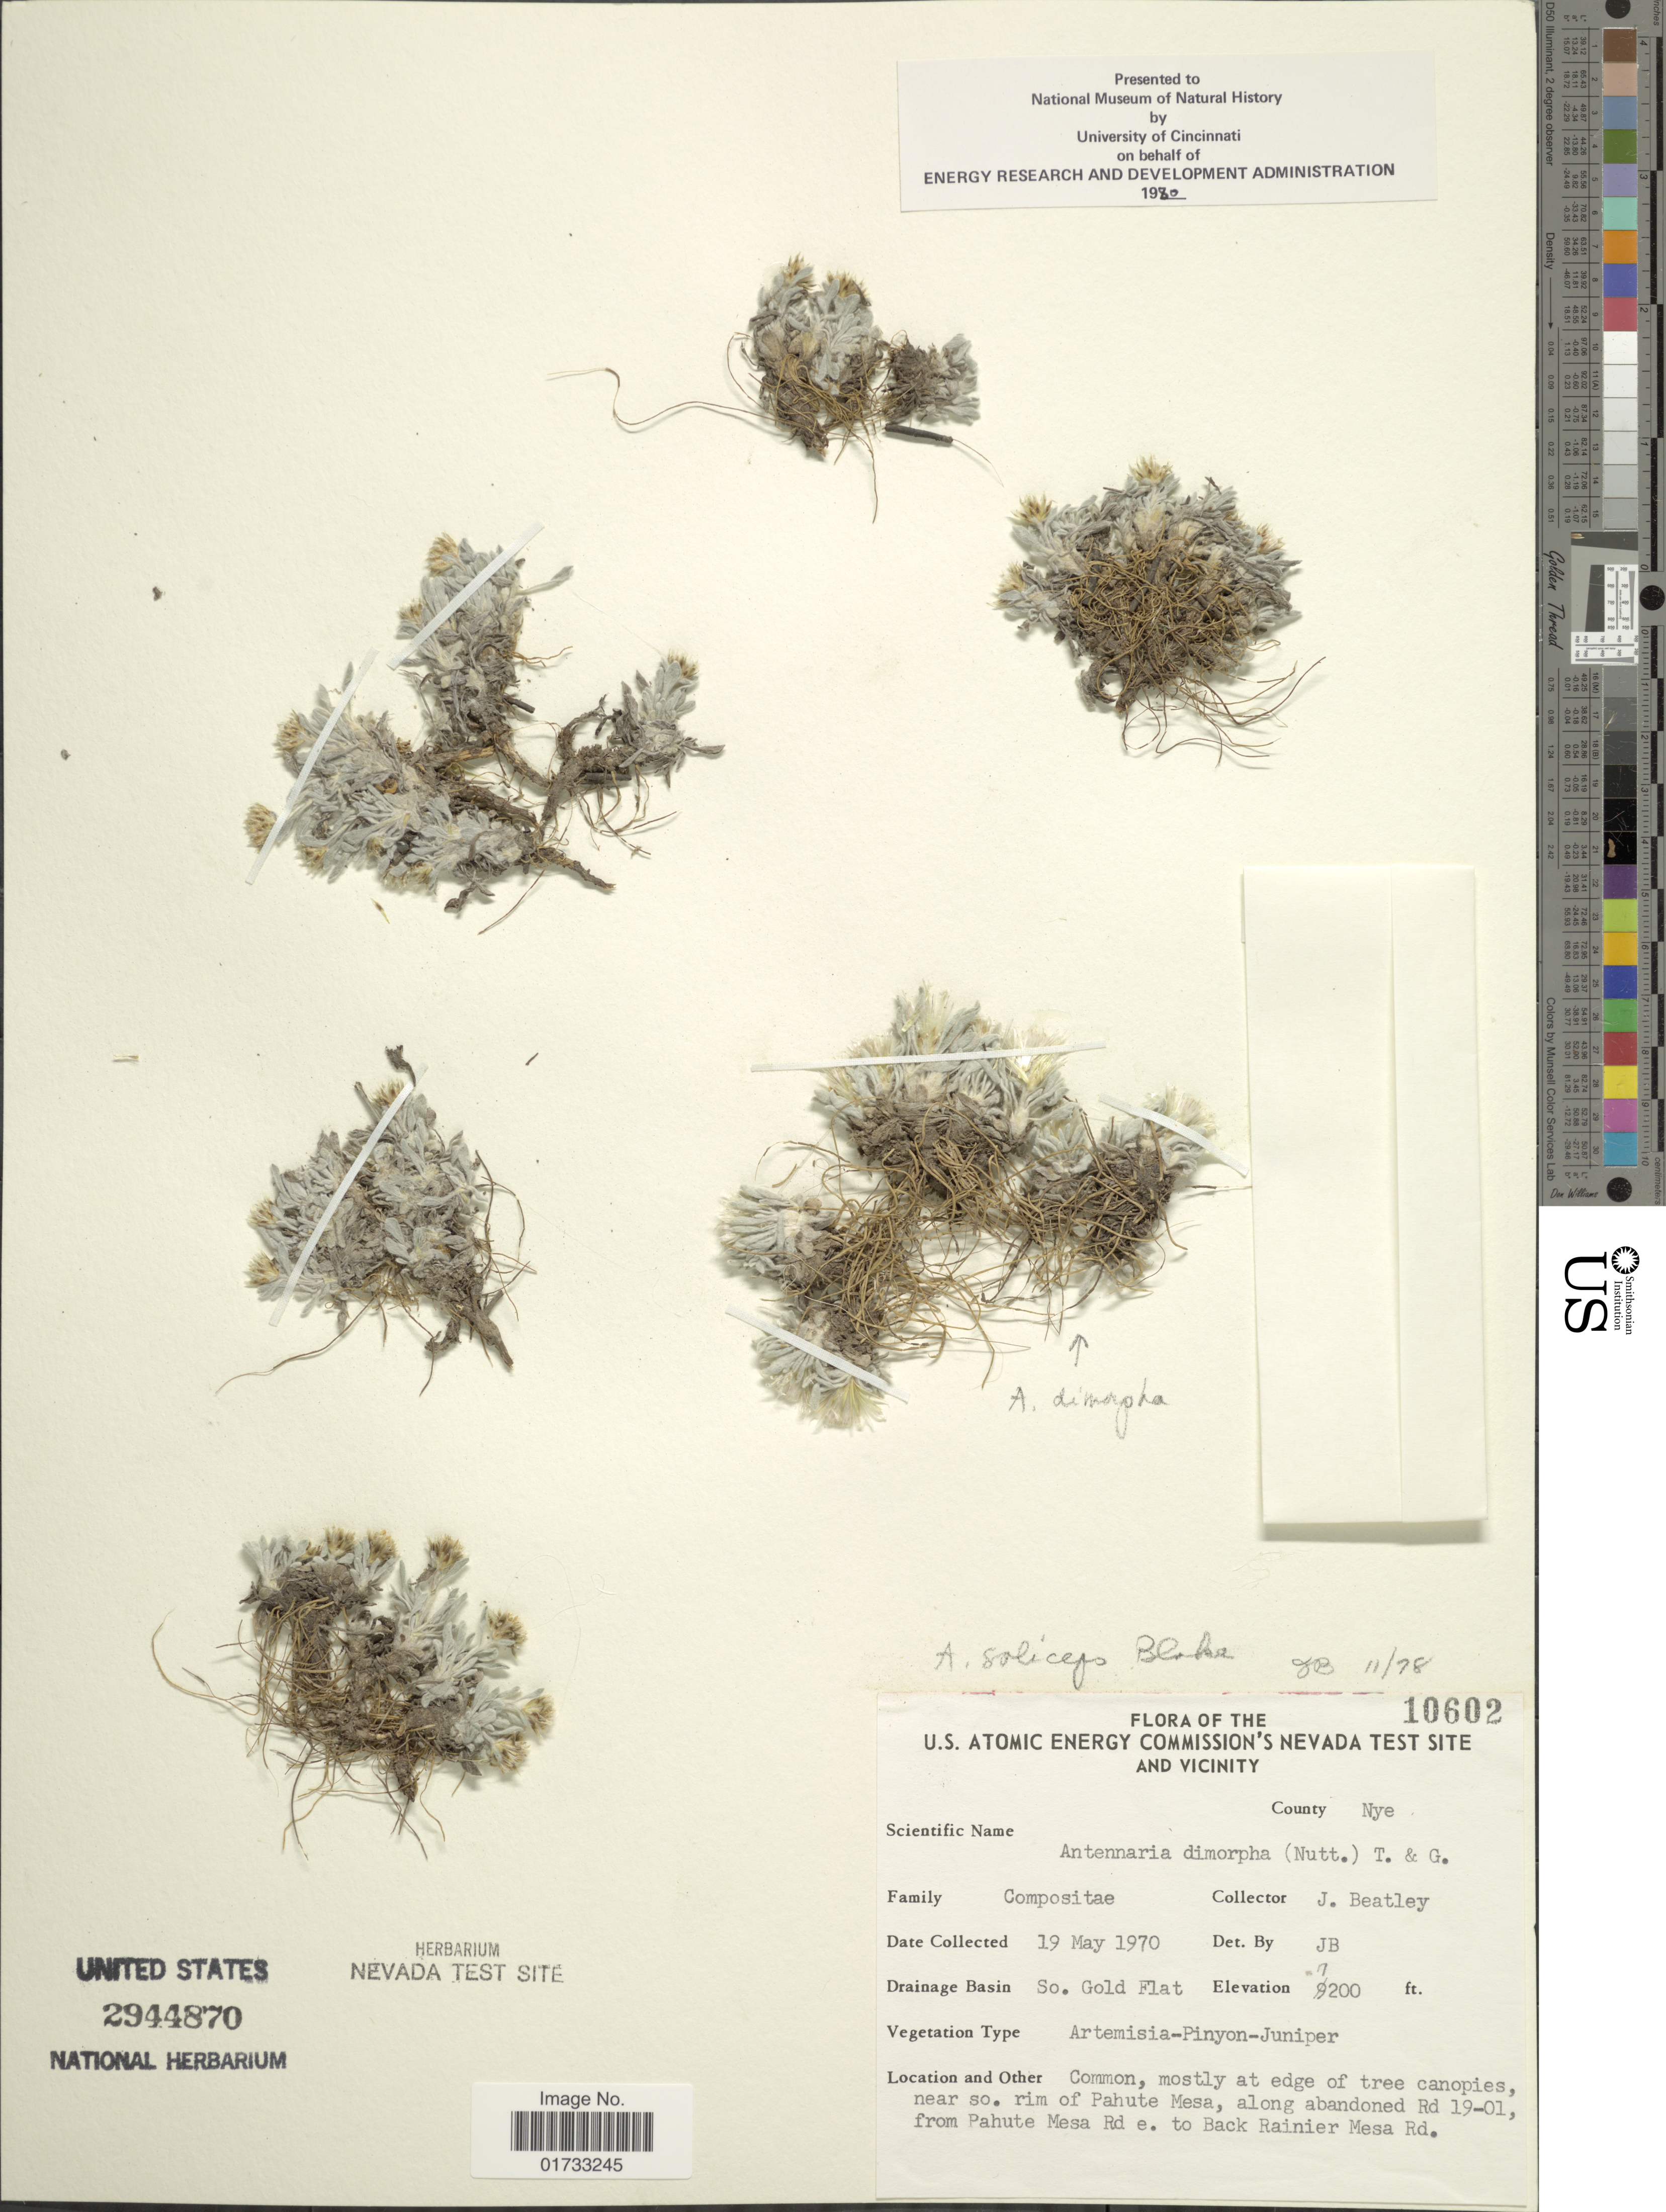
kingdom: Plantae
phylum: Tracheophyta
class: Magnoliopsida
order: Asterales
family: Asteraceae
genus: Antennaria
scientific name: Antennaria soliceps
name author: S.F. Blake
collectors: J. C. Beatley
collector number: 10602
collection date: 1970-05-19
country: United States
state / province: Nevada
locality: U.S. Atomic Energy Commision's Nevada Test Site and vicinity, So. Gold Flat, mostly at edge of tree canopies, near so. rim of Pahute Mesa, along abondoned Rd 19-01 from Pahute Mesa Rd e. to Back Ranier Mesa Rd., County Nye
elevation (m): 2195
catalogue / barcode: US 2944870